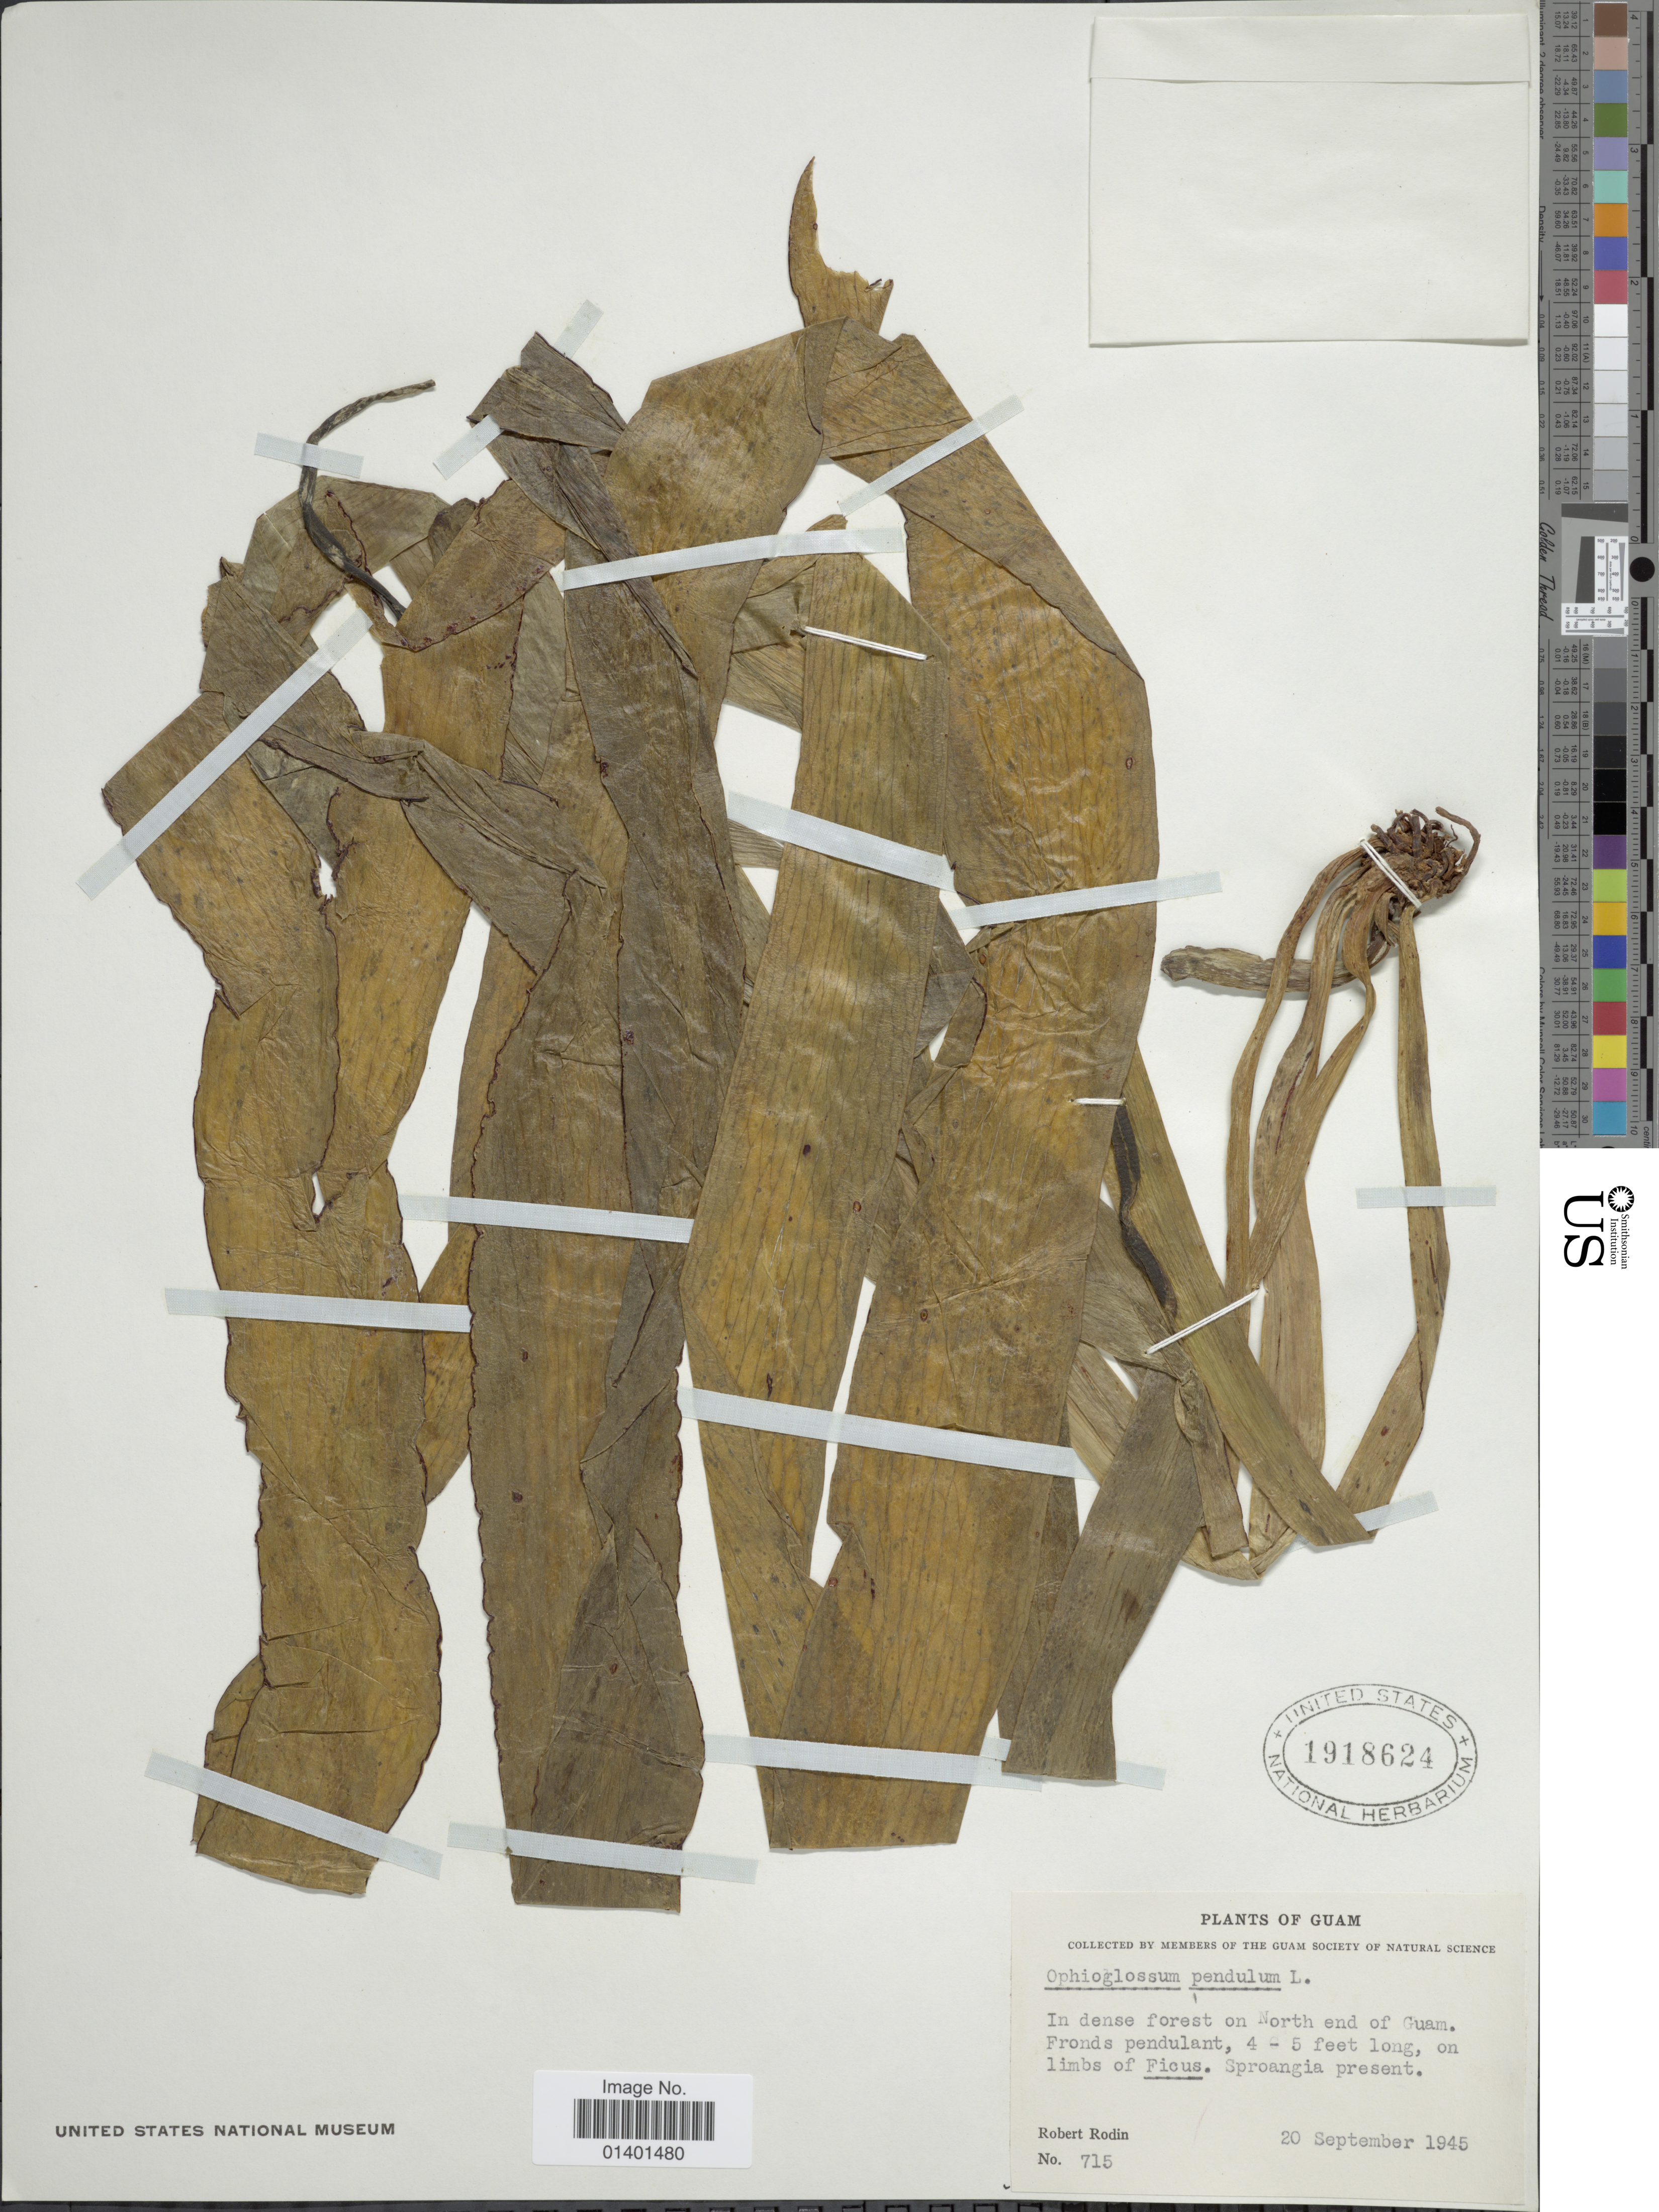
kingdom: Plantae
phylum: Tracheophyta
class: Polypodiopsida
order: Ophioglossales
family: Ophioglossaceae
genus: Ophioderma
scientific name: Ophioderma pendulum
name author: (L.) C. Presl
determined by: Wagner, W. L., (BOT), Smithsonian Institution - National Museum of Natural History (UNITED STATES)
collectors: R. Rodin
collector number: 715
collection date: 1945-09-20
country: Guam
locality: In dense forest on North end of Guam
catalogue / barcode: US 1918624